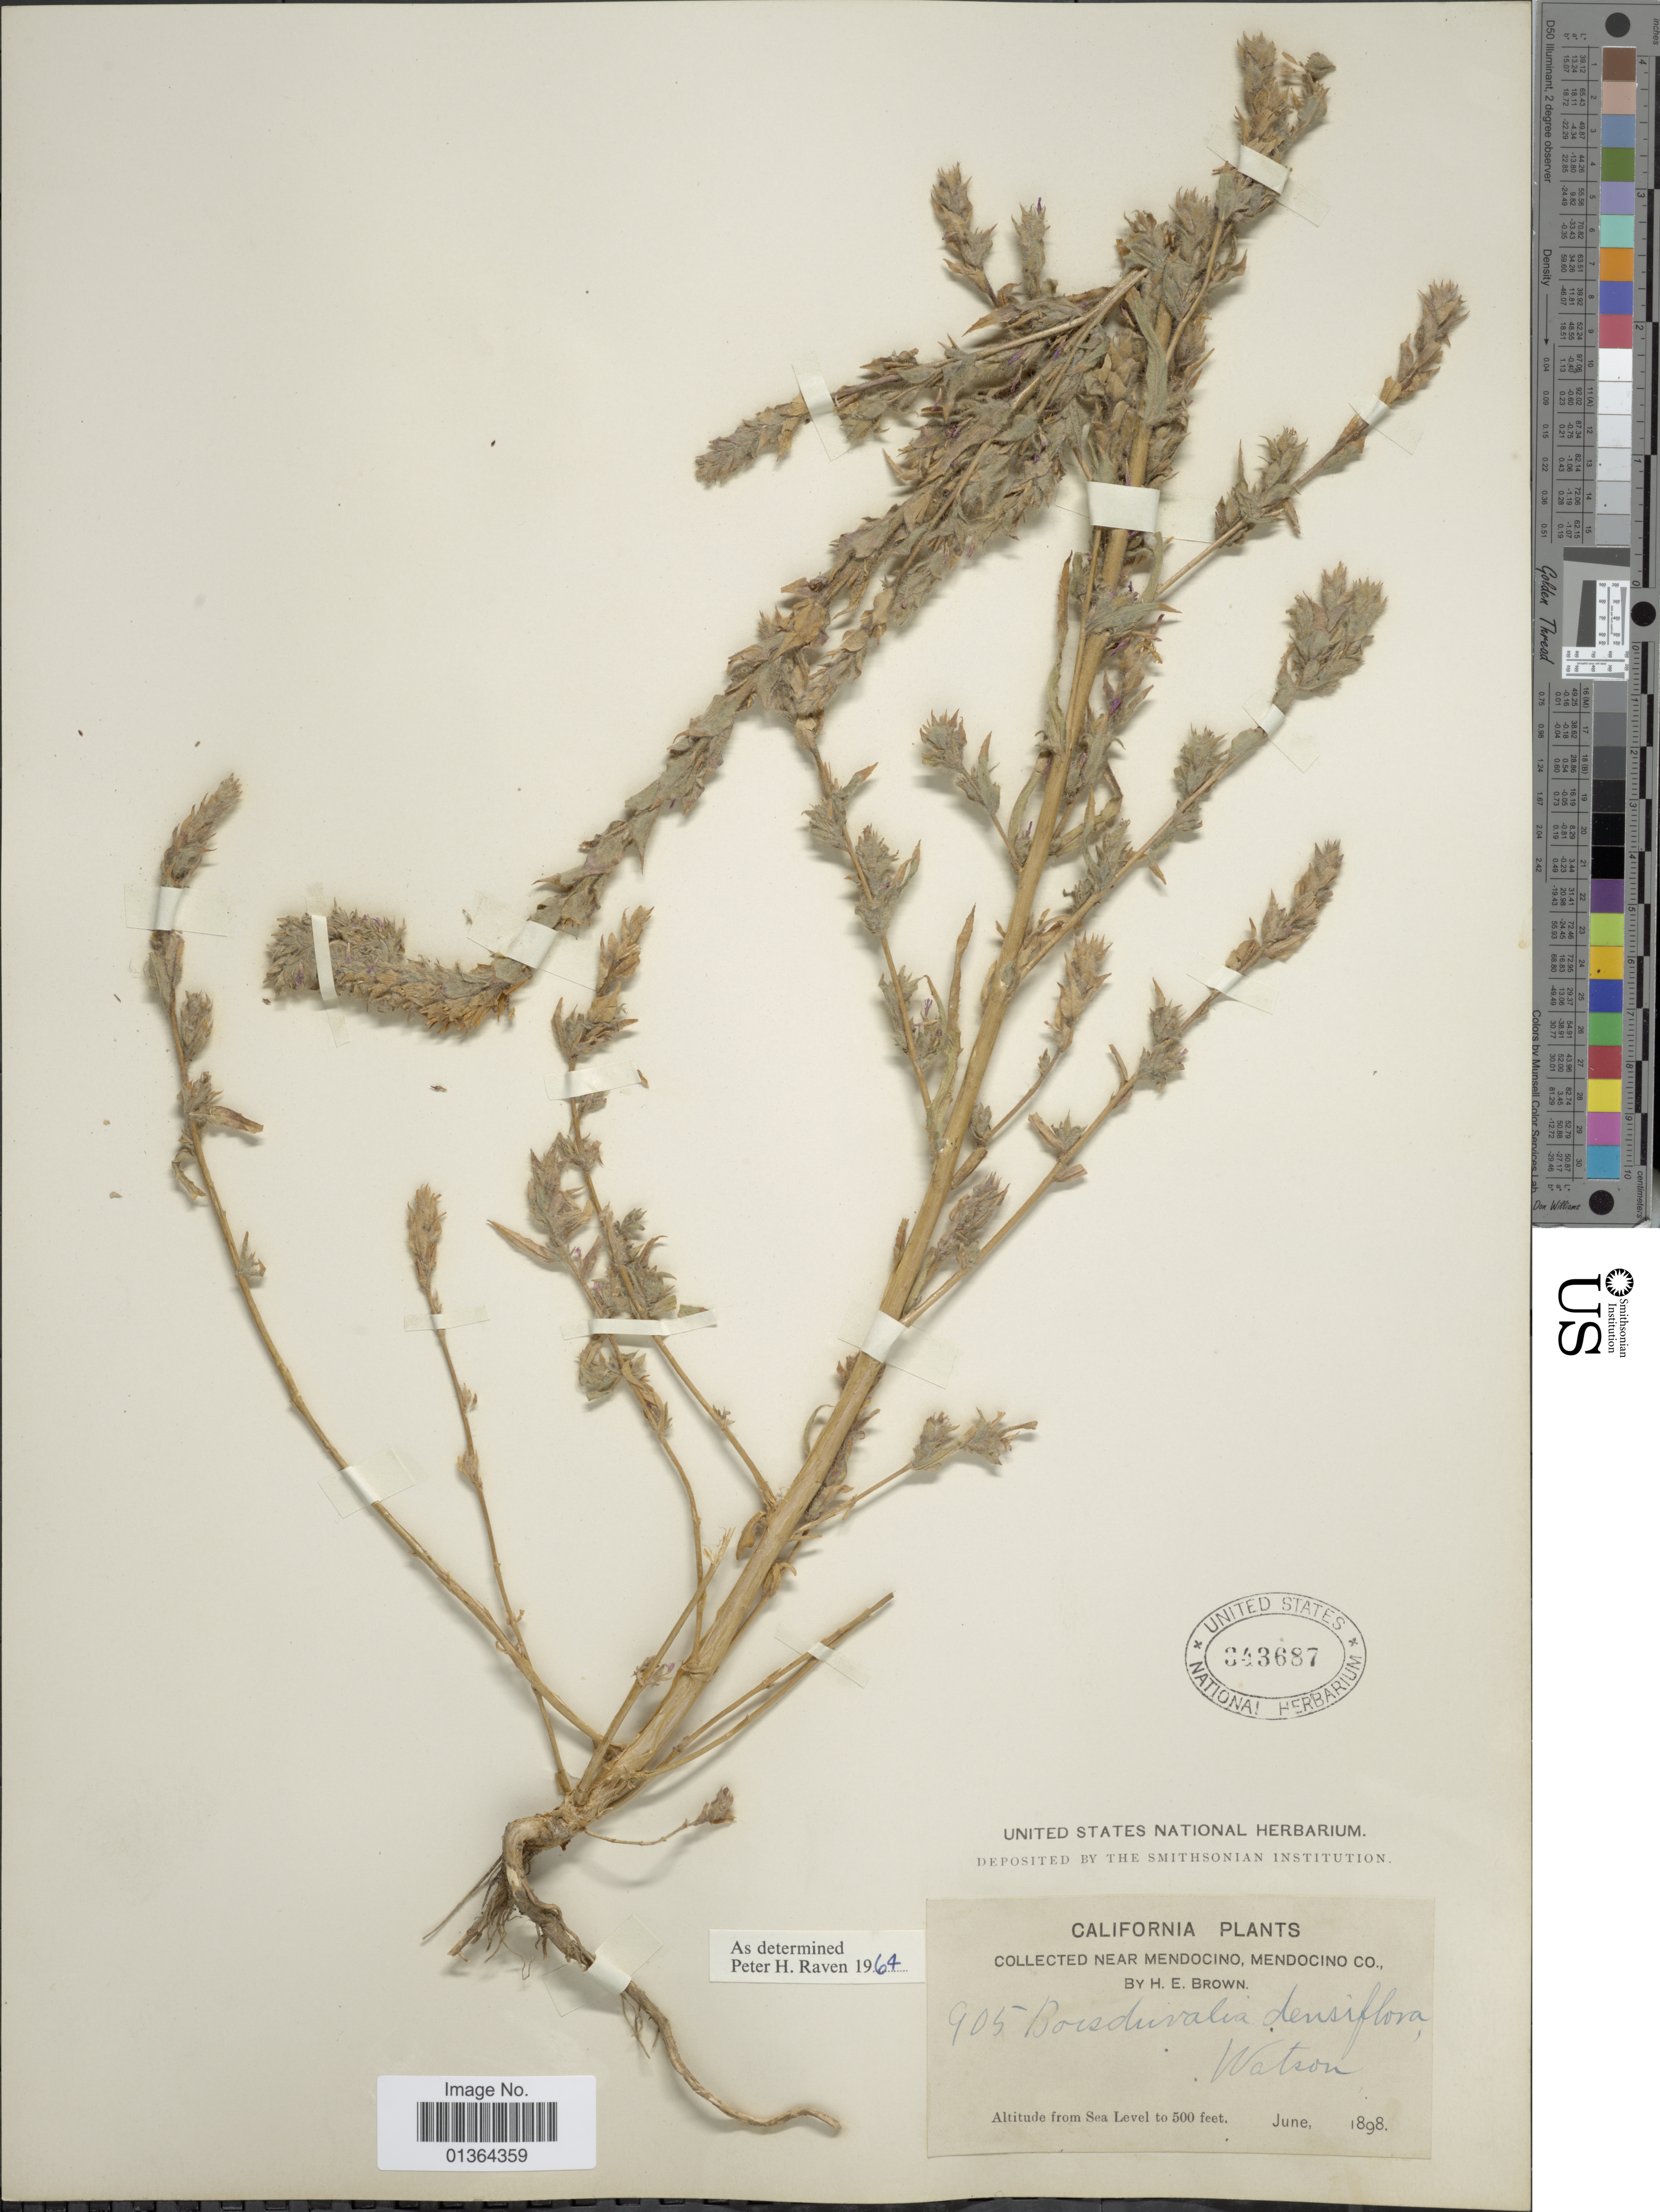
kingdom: Plantae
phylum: Tracheophyta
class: Magnoliopsida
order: Myrtales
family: Onagraceae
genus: Epilobium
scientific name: Epilobium densiflorum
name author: (Lindl.) Hoch & P.H. Raven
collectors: H. E. Brown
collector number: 905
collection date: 1898-06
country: United States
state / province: California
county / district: Mendocino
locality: Near Mendocino, Mendocino Co.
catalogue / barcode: US 343687